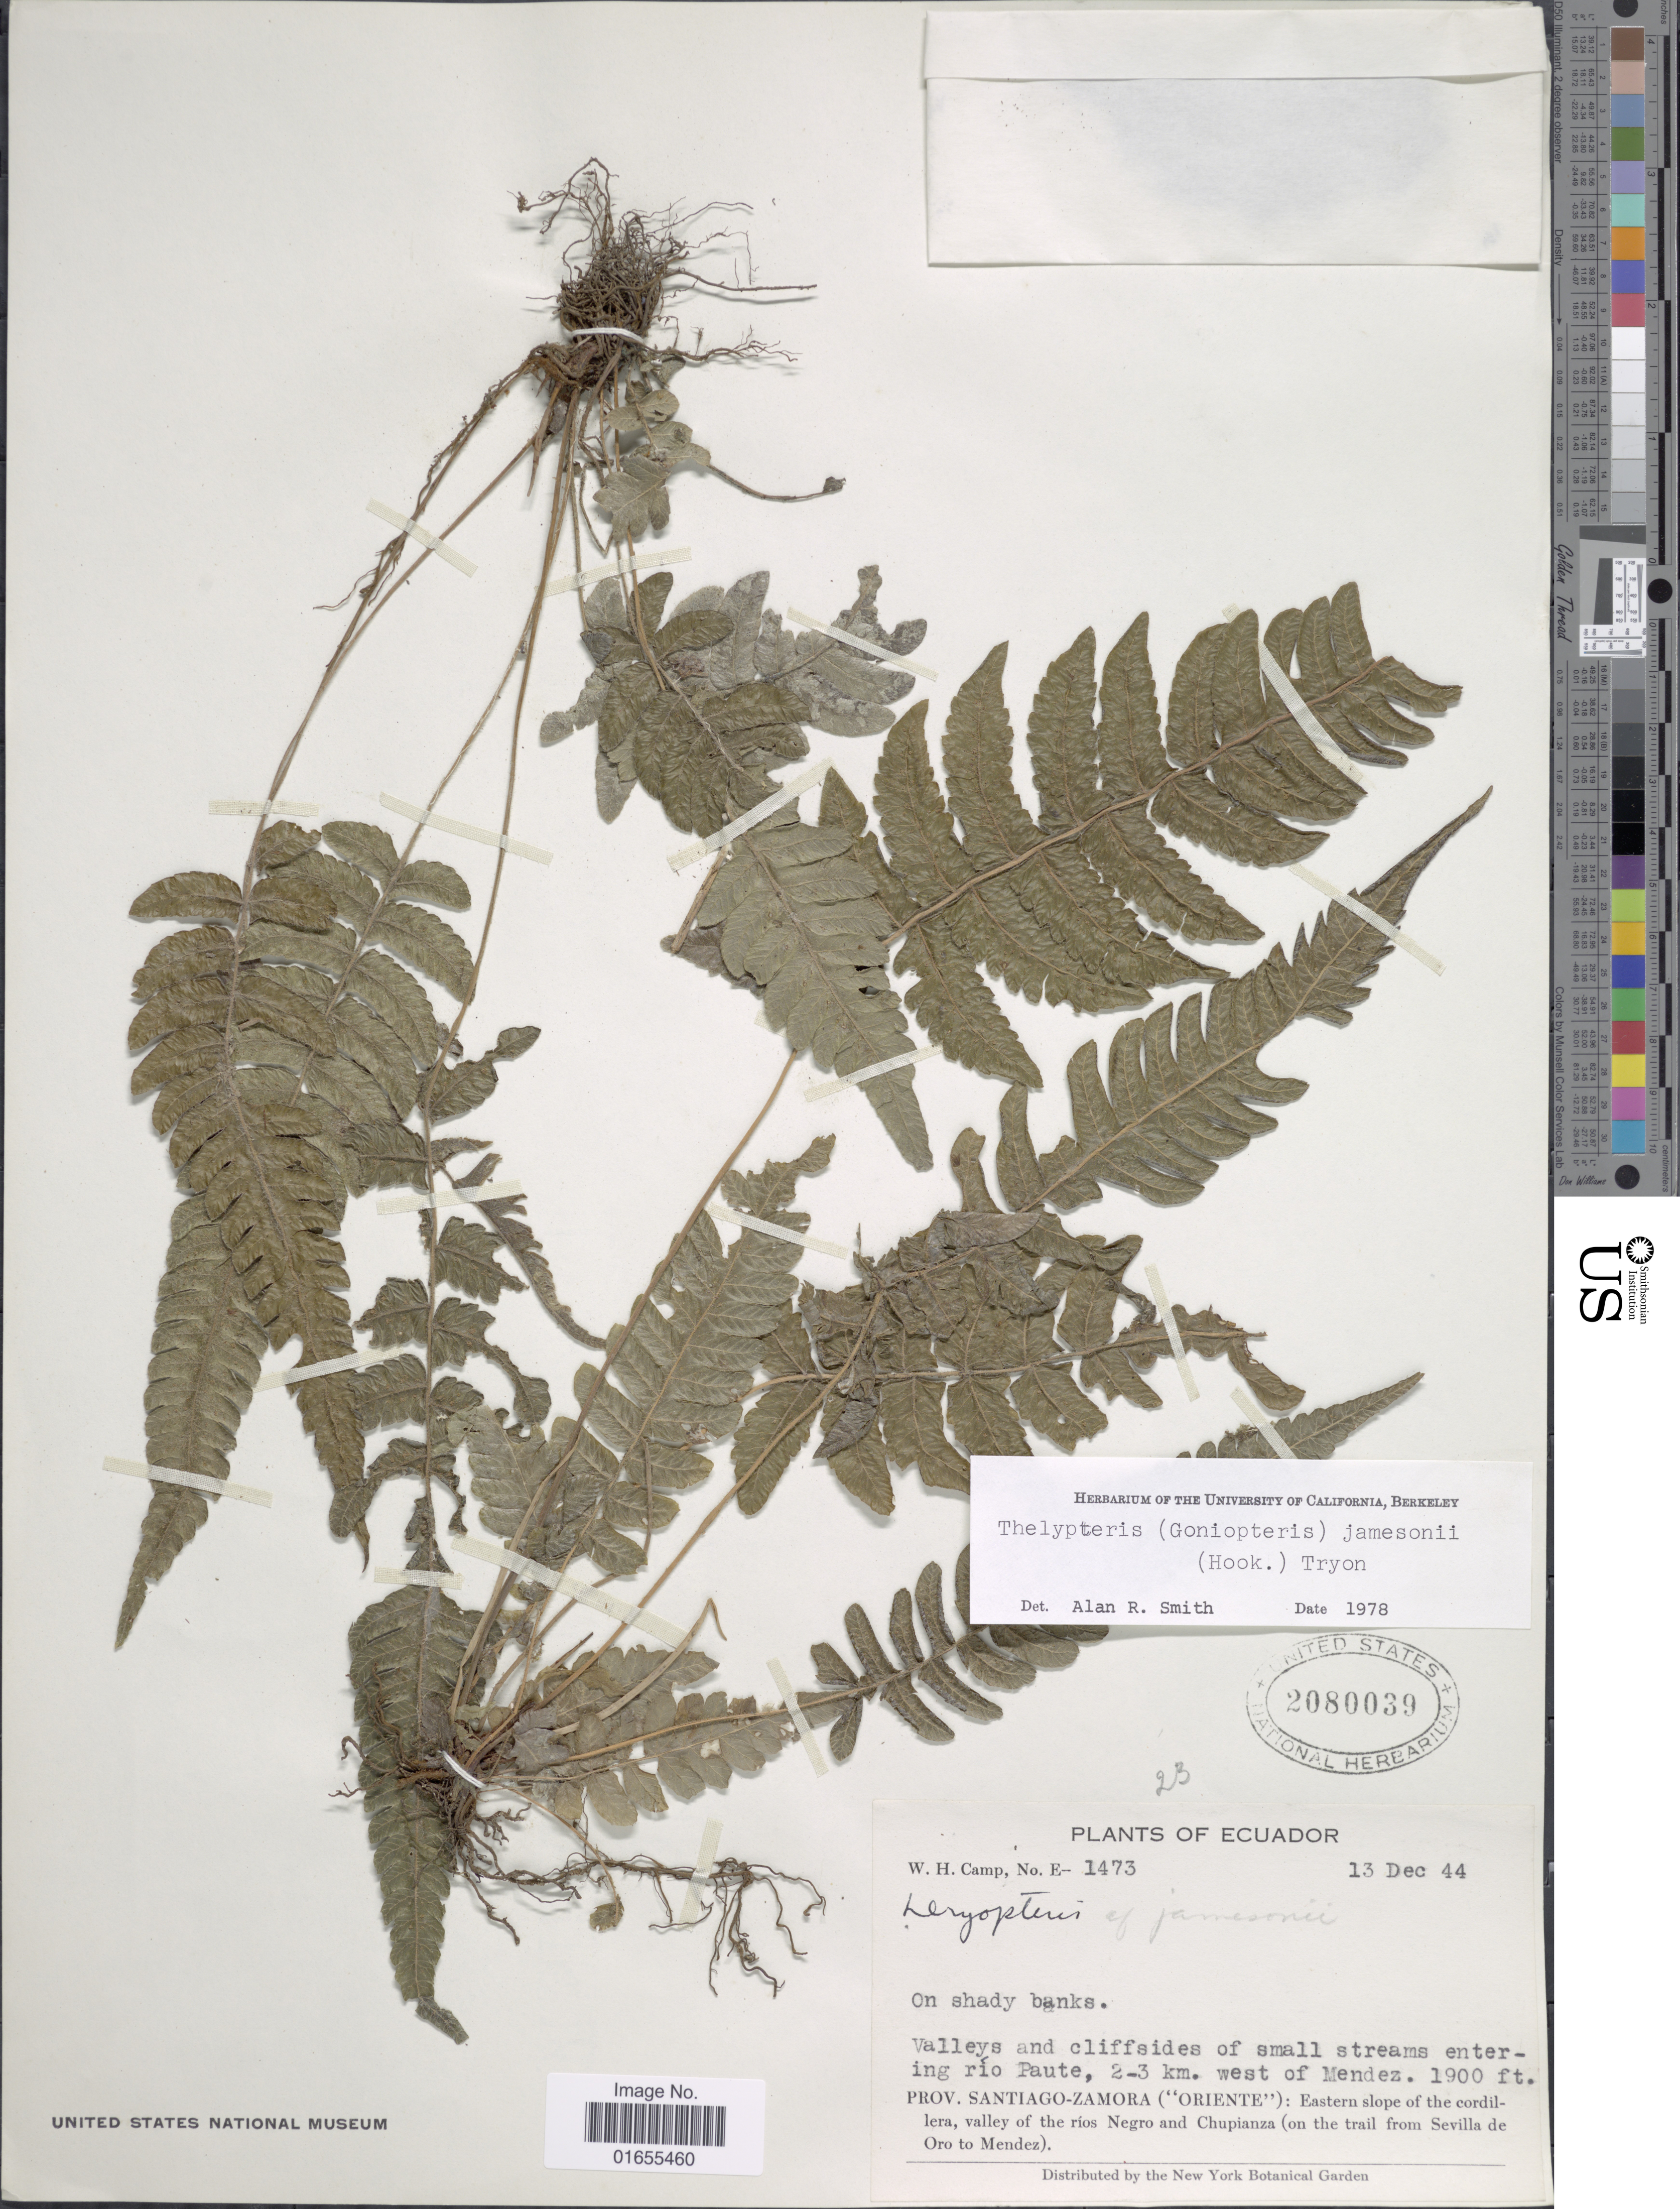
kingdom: Plantae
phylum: Tracheophyta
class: Polypodiopsida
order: Polypodiales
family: Thelypteridaceae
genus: Goniopteris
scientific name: Goniopteris jamesonii (Hook. f.) comb. nov., ined 2015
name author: (Hook. f.)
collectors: W. H. Camp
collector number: E - 1473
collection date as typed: Transcribed d/m/y: 13/12/44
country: Ecuador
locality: Valleys and cliffsides of small streams entering Rio Paute, 2 - 3 km. west of Mendez. Prov. Santiago - Zamora ( "Oriente") : Eastern slope of the cordillera, valley of the rios Negro and Chupianza (on trail from Sevilla de Oro to Mendez)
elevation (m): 579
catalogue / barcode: US 2080039